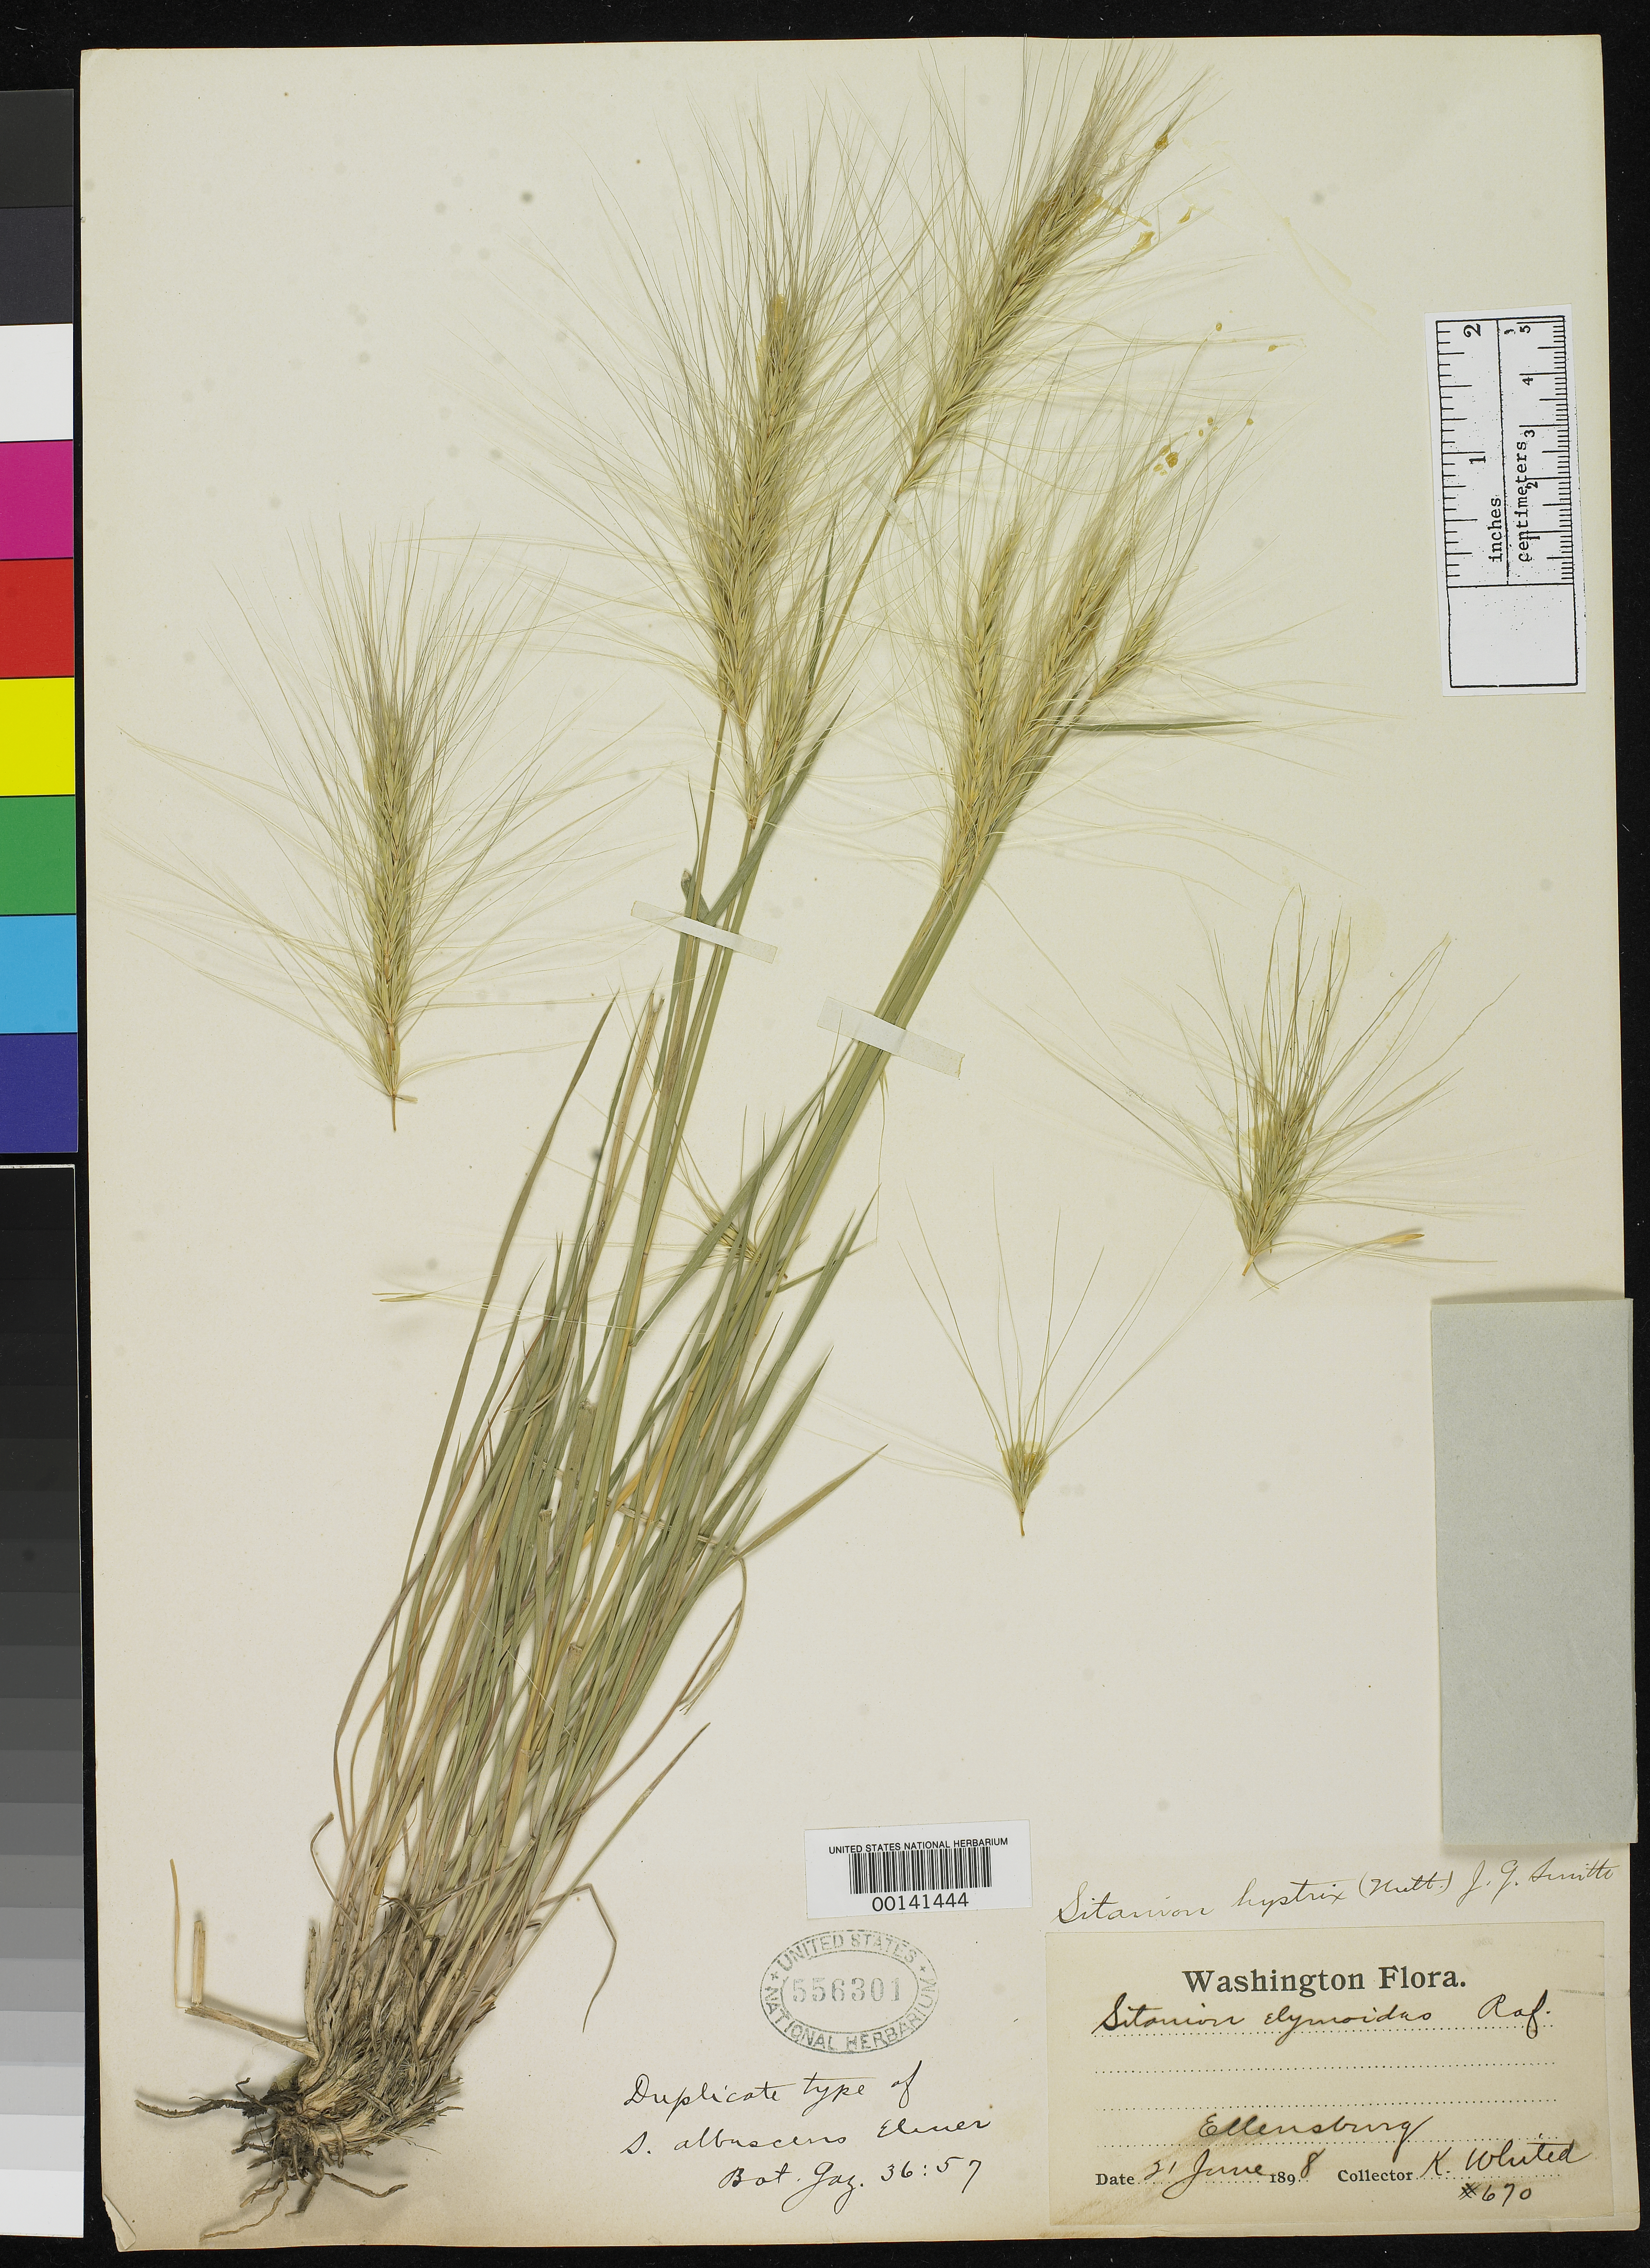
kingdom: Plantae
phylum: Tracheophyta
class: Liliopsida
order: Poales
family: Poaceae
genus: Sitanion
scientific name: Sitanion albescens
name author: Elmer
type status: Isotype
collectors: K. Whited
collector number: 670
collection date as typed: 21 Jun 1898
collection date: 1898-06-21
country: United States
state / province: Washington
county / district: Kittitas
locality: Valley N of Ellensburg.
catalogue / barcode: US 556301